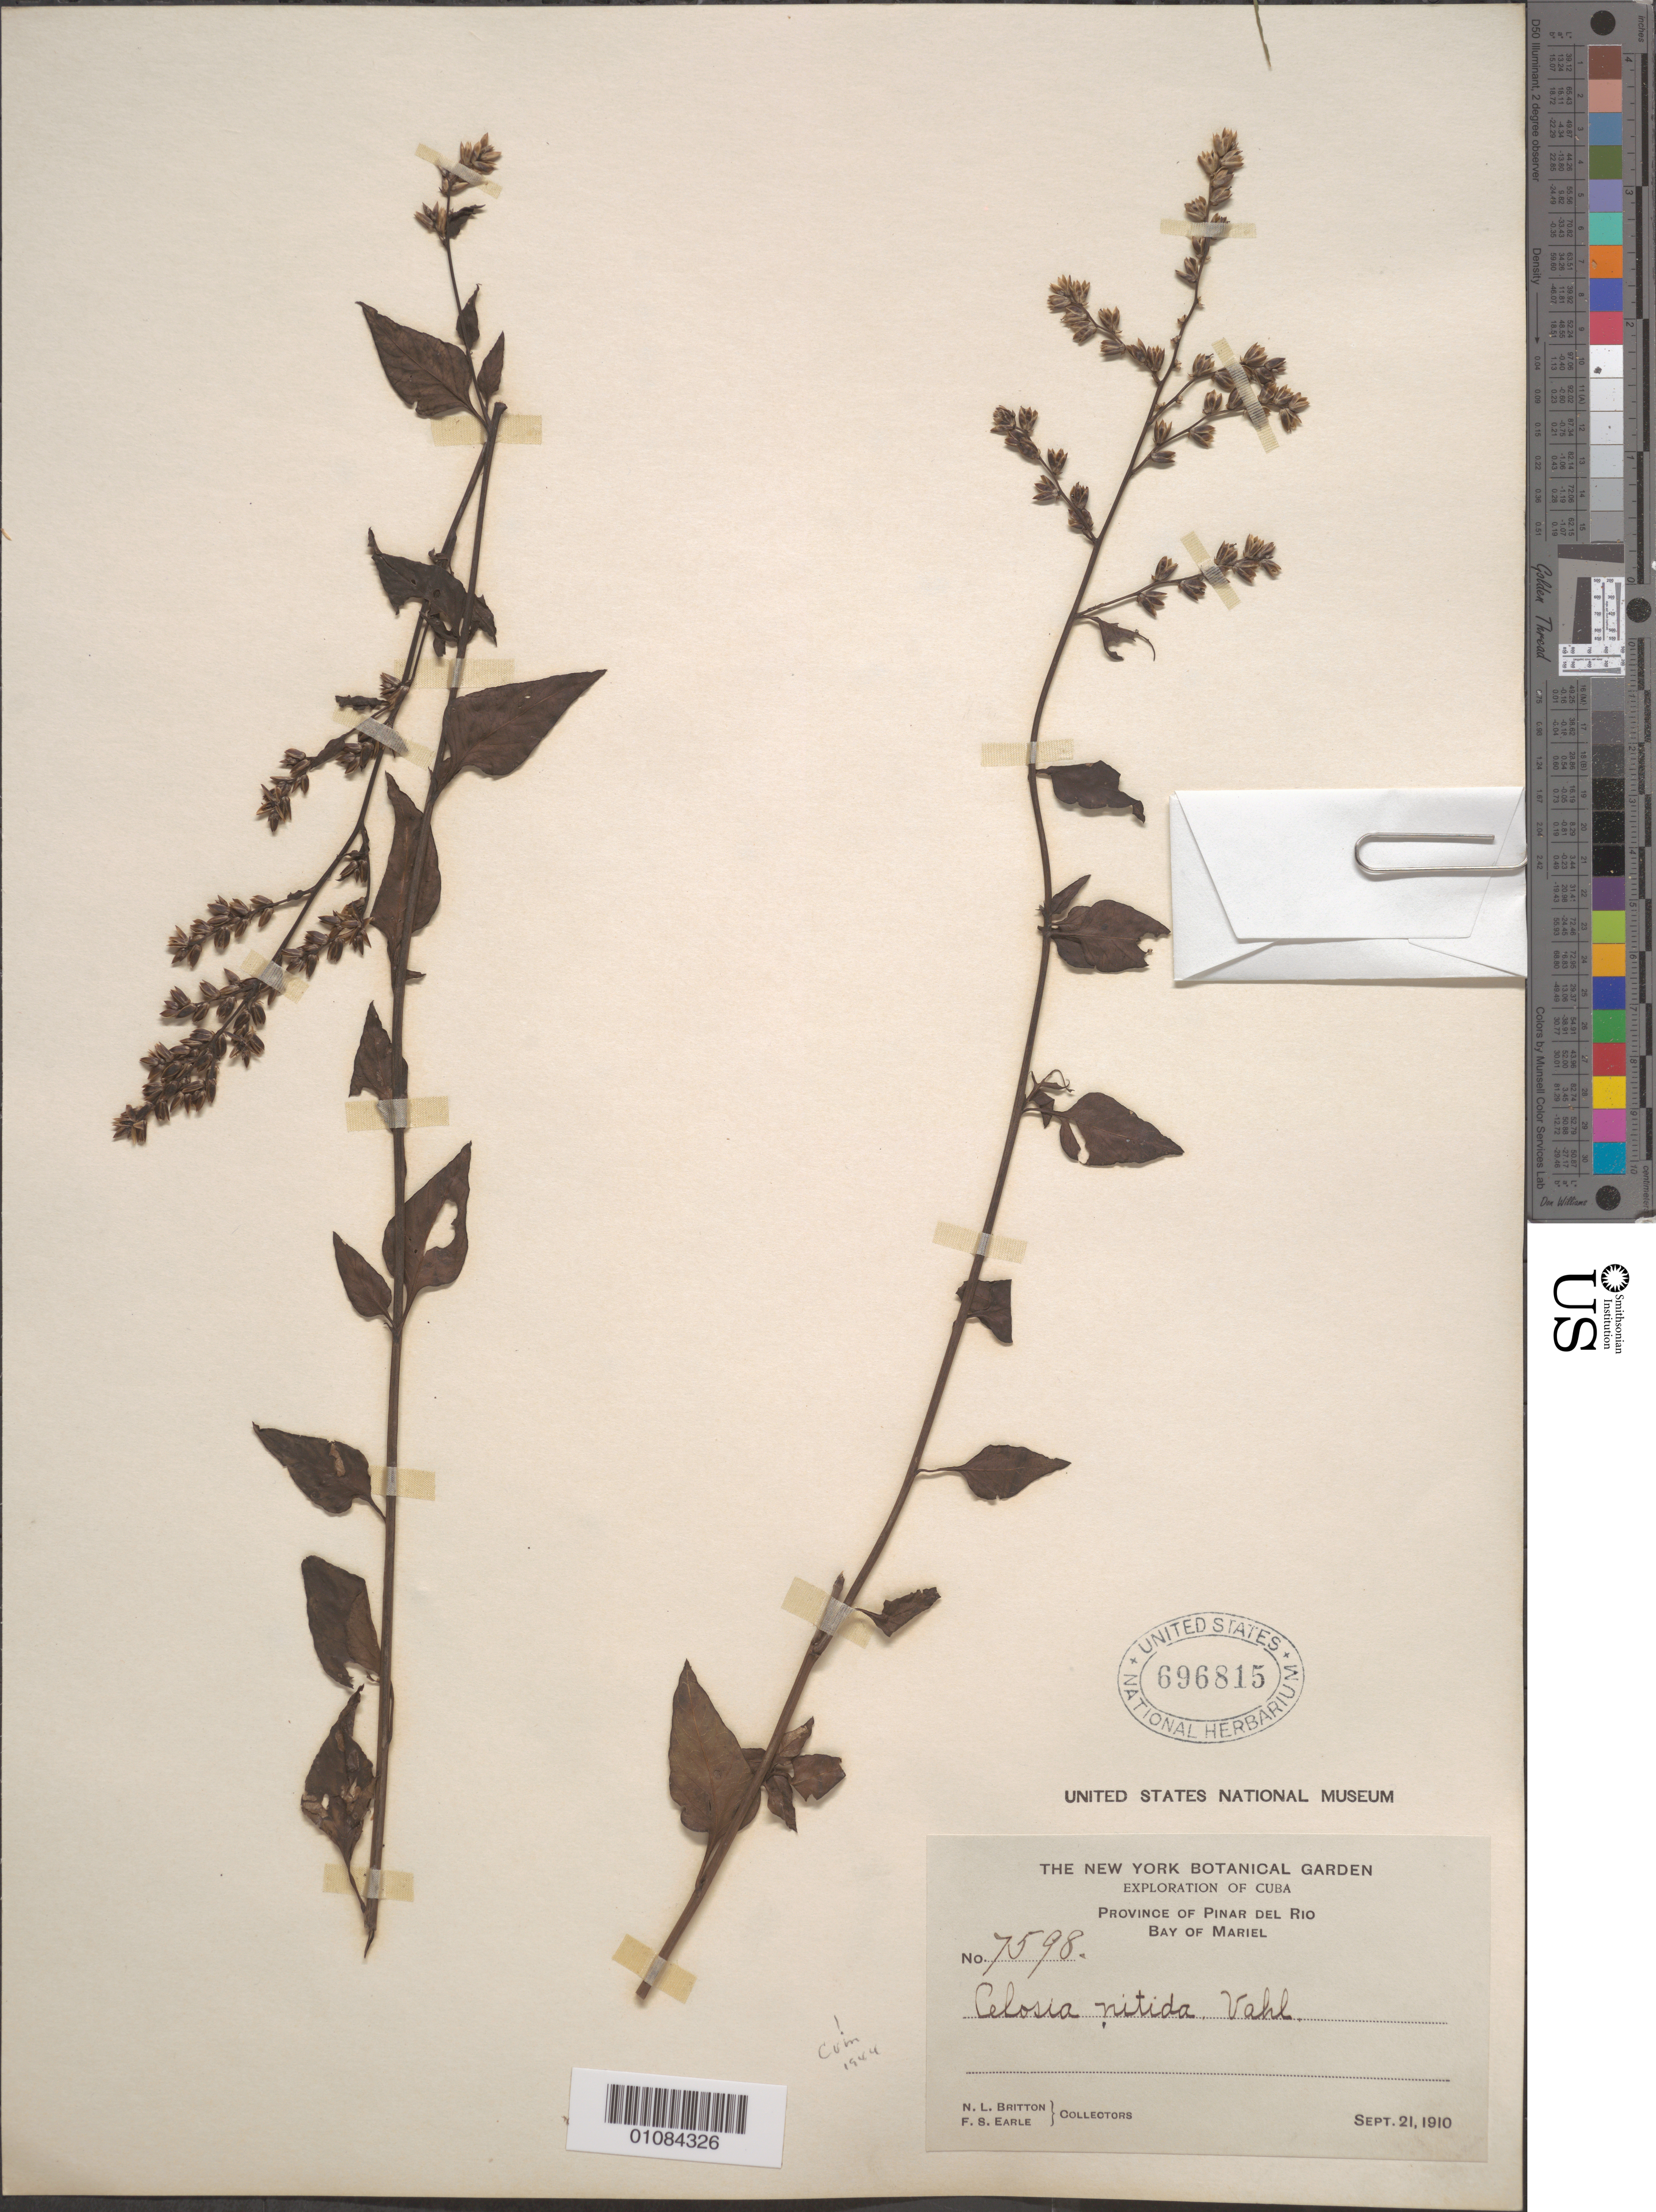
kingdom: Plantae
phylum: Tracheophyta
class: Magnoliopsida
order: Caryophyllales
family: Amaranthaceae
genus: Celosia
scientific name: Celosia nitida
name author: Vahl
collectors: E. G. Britton & F. S. Earle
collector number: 7598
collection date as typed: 21 Sep 1910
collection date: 1910-09-21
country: Cuba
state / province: Pinar del Rio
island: Cuba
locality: Bay of Mariel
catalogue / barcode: US 696815